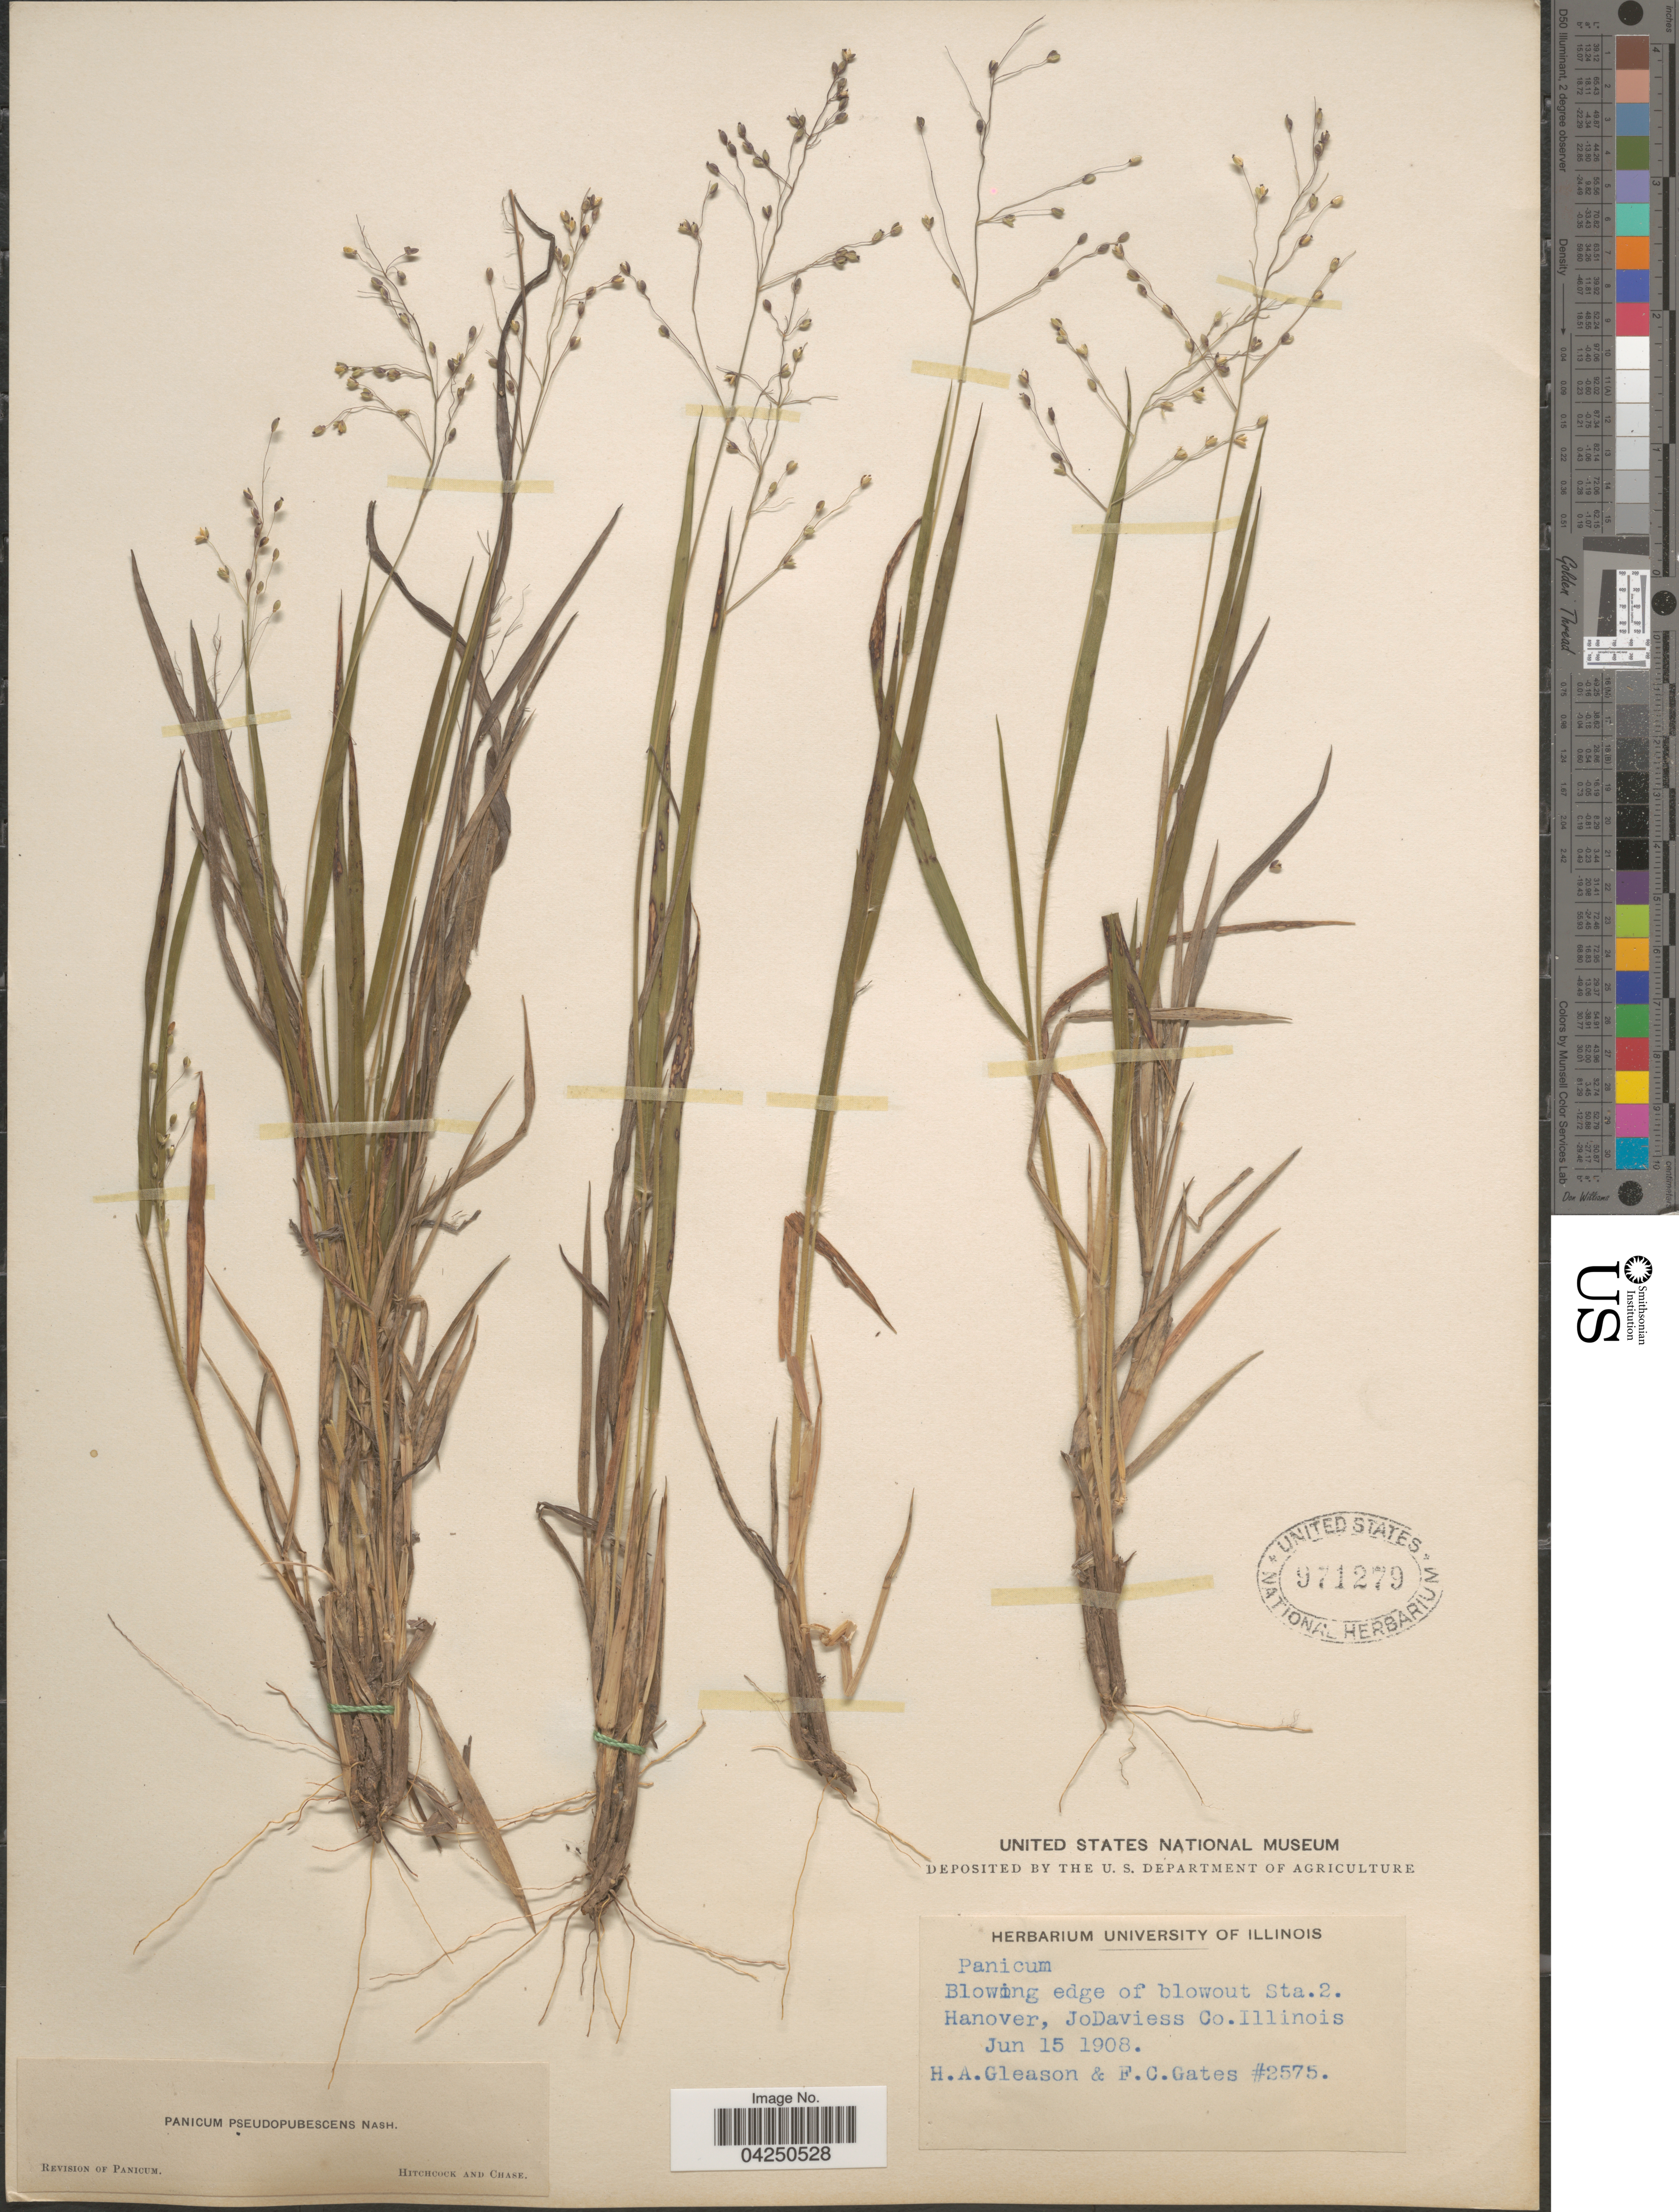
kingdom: Plantae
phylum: Tracheophyta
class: Liliopsida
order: Poales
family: Poaceae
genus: Dichanthelium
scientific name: Dichanthelium acuminatum var. acuminatum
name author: (Sw.) Gould & C.A. Clark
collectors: H. A. Gleason & F. C. Gates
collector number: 2575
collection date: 1908-06-15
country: United States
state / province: Illinois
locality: Blowing edge of blowout Sta.2. Hanover, JoDaviess Co.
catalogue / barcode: US 971279